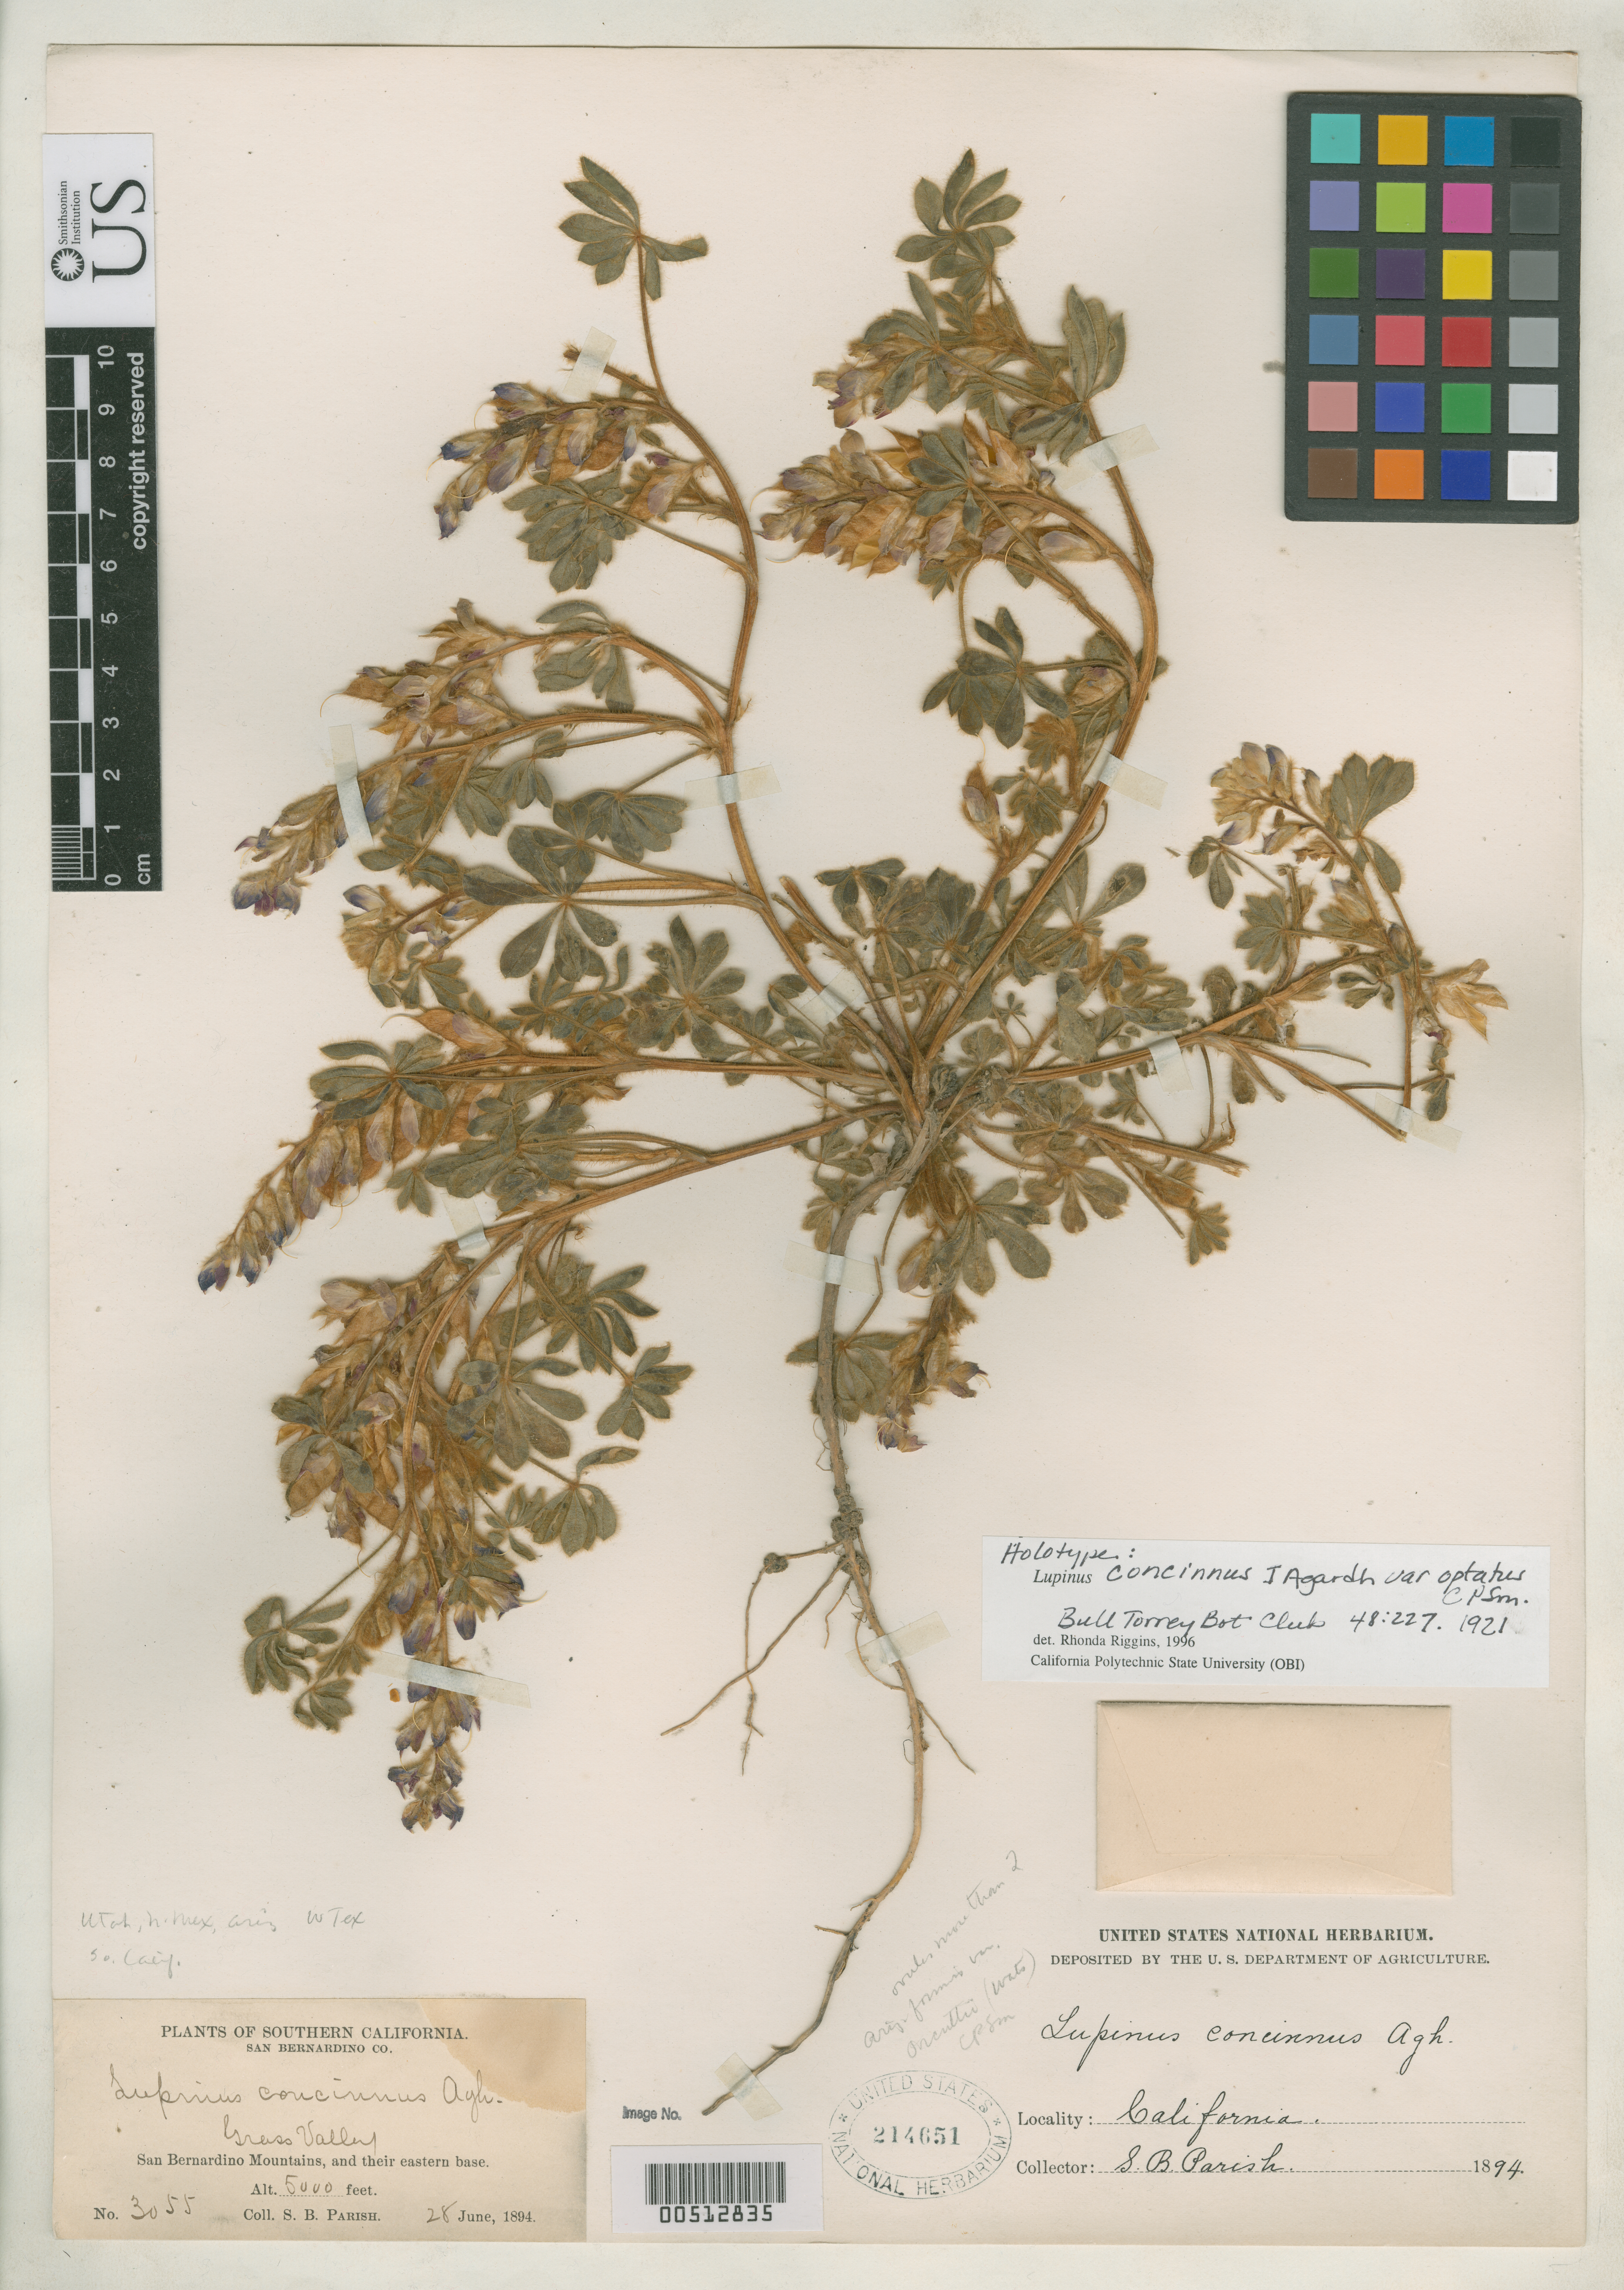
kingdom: Plantae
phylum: Tracheophyta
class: Magnoliopsida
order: Fabales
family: Fabaceae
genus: Lupinus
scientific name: Lupinus concinnus var. optatus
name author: C.P. Sm.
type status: Holotype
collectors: S. B. Parish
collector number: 3055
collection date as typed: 28 Jun 1894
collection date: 1894-06-28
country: United States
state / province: California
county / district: San Bernardino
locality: San Bernardino Mountains & their eastern base.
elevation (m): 1524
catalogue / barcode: US 214651